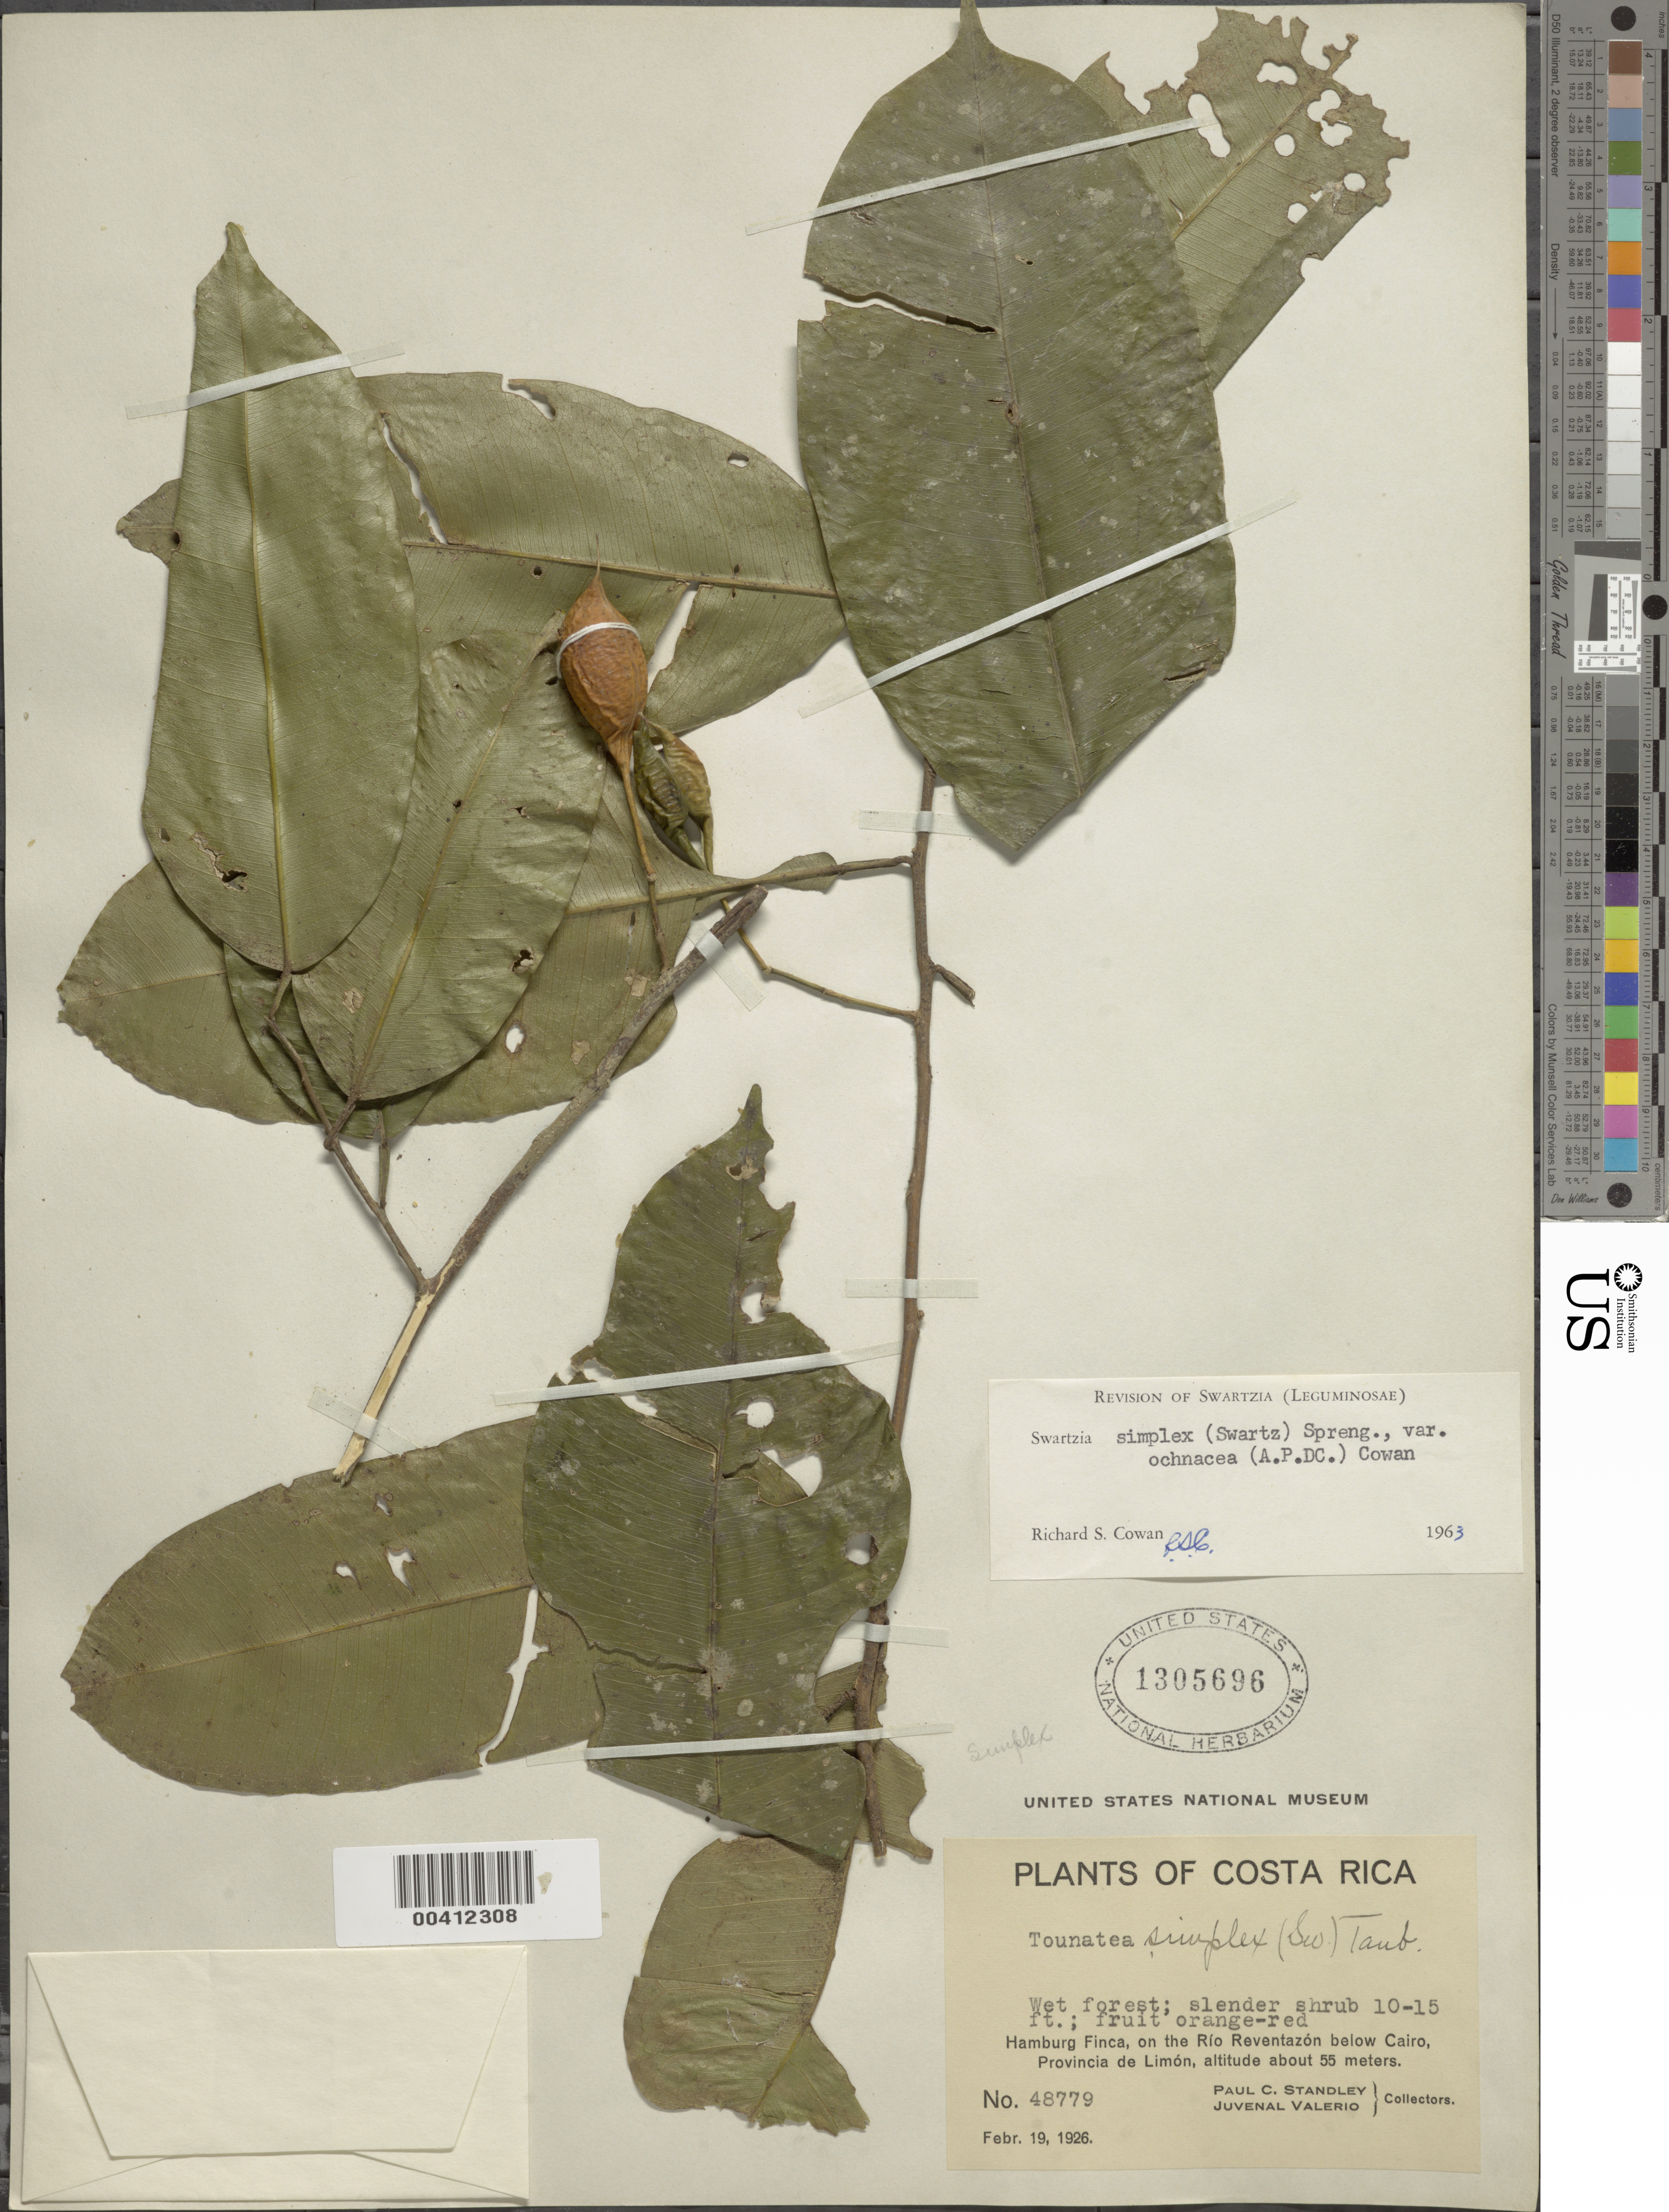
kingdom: Plantae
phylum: Tracheophyta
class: Magnoliopsida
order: Fabales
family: Fabaceae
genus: Swartzia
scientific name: Swartzia simplex var. ochnacea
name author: (DC.) R.S. Cowan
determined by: Cowan, R. S.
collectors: P. C. Standley & J. Valerio R.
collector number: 48779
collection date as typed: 19 Feb 1926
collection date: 1926-02-19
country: Costa Rica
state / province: Limón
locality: Hamburg finca, on the rio reventazon below cairo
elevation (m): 55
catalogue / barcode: US 1305696